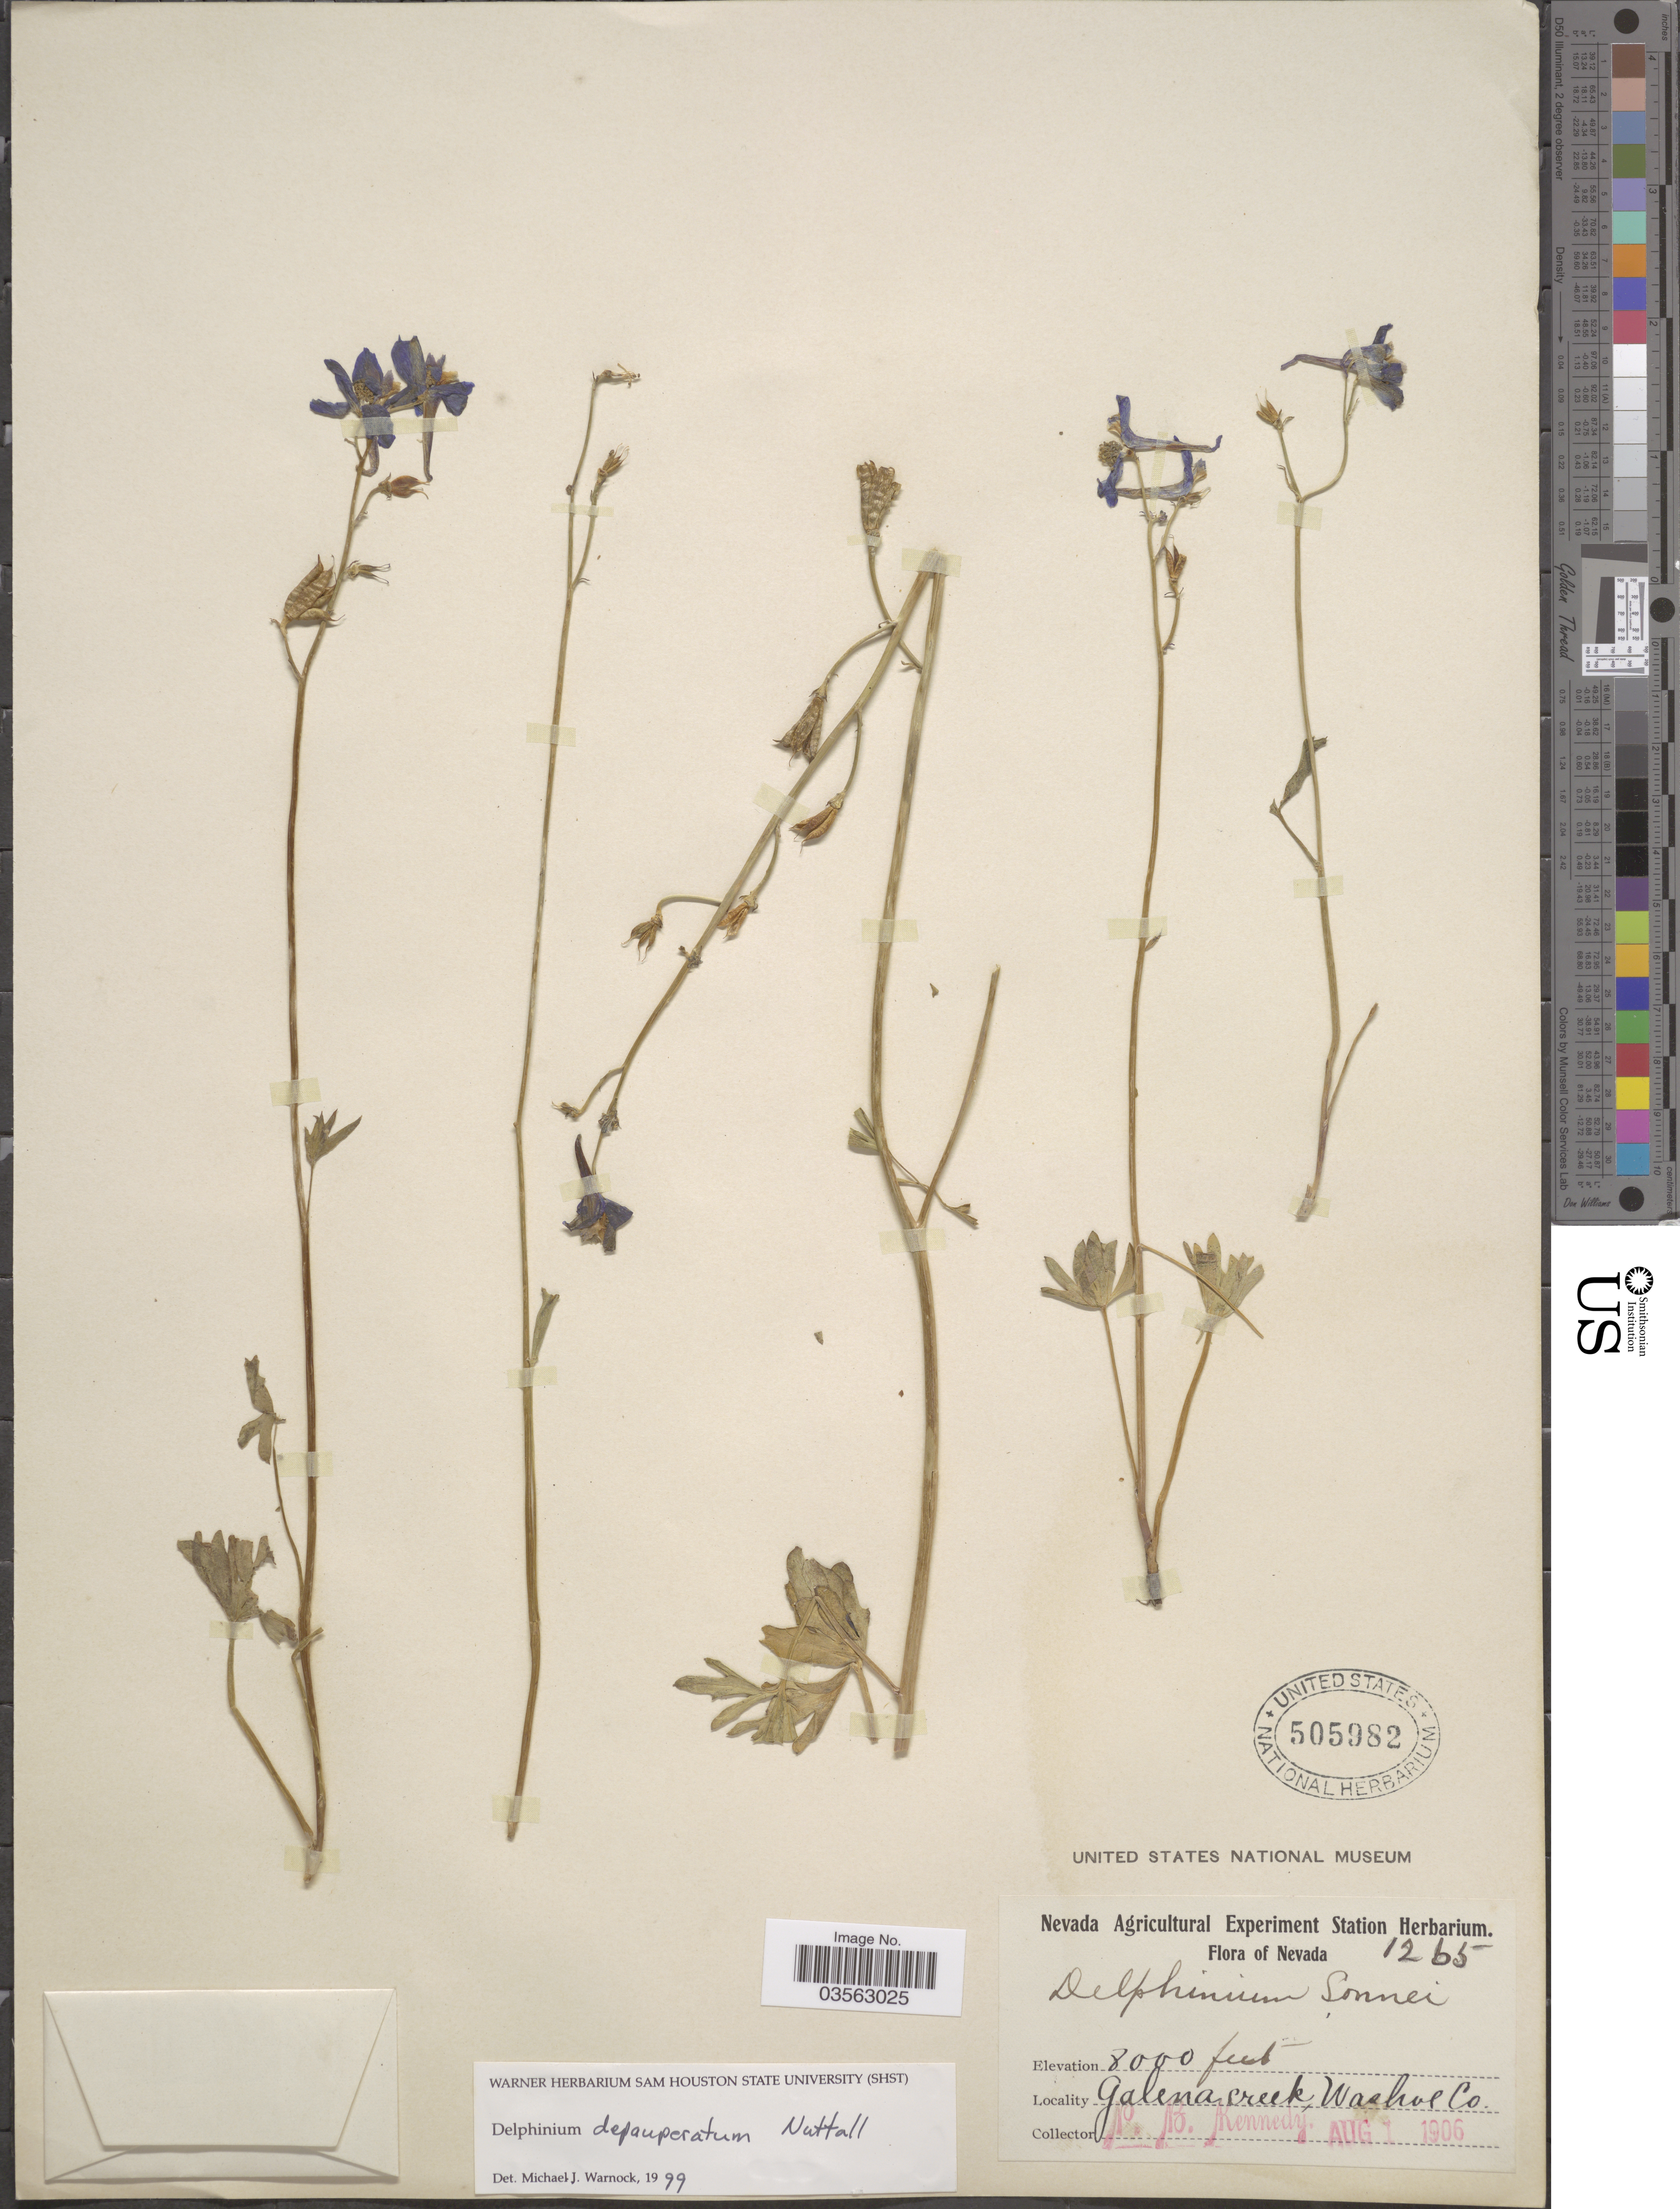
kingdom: Plantae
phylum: Tracheophyta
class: Magnoliopsida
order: Ranunculales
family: Ranunculaceae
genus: Delphinium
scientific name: Delphinium depauperatum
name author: Nutt.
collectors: P. B. Kennedy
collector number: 1265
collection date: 1906-08-01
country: United States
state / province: Nevada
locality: Galena creek, Washoe Co.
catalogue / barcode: US 505982